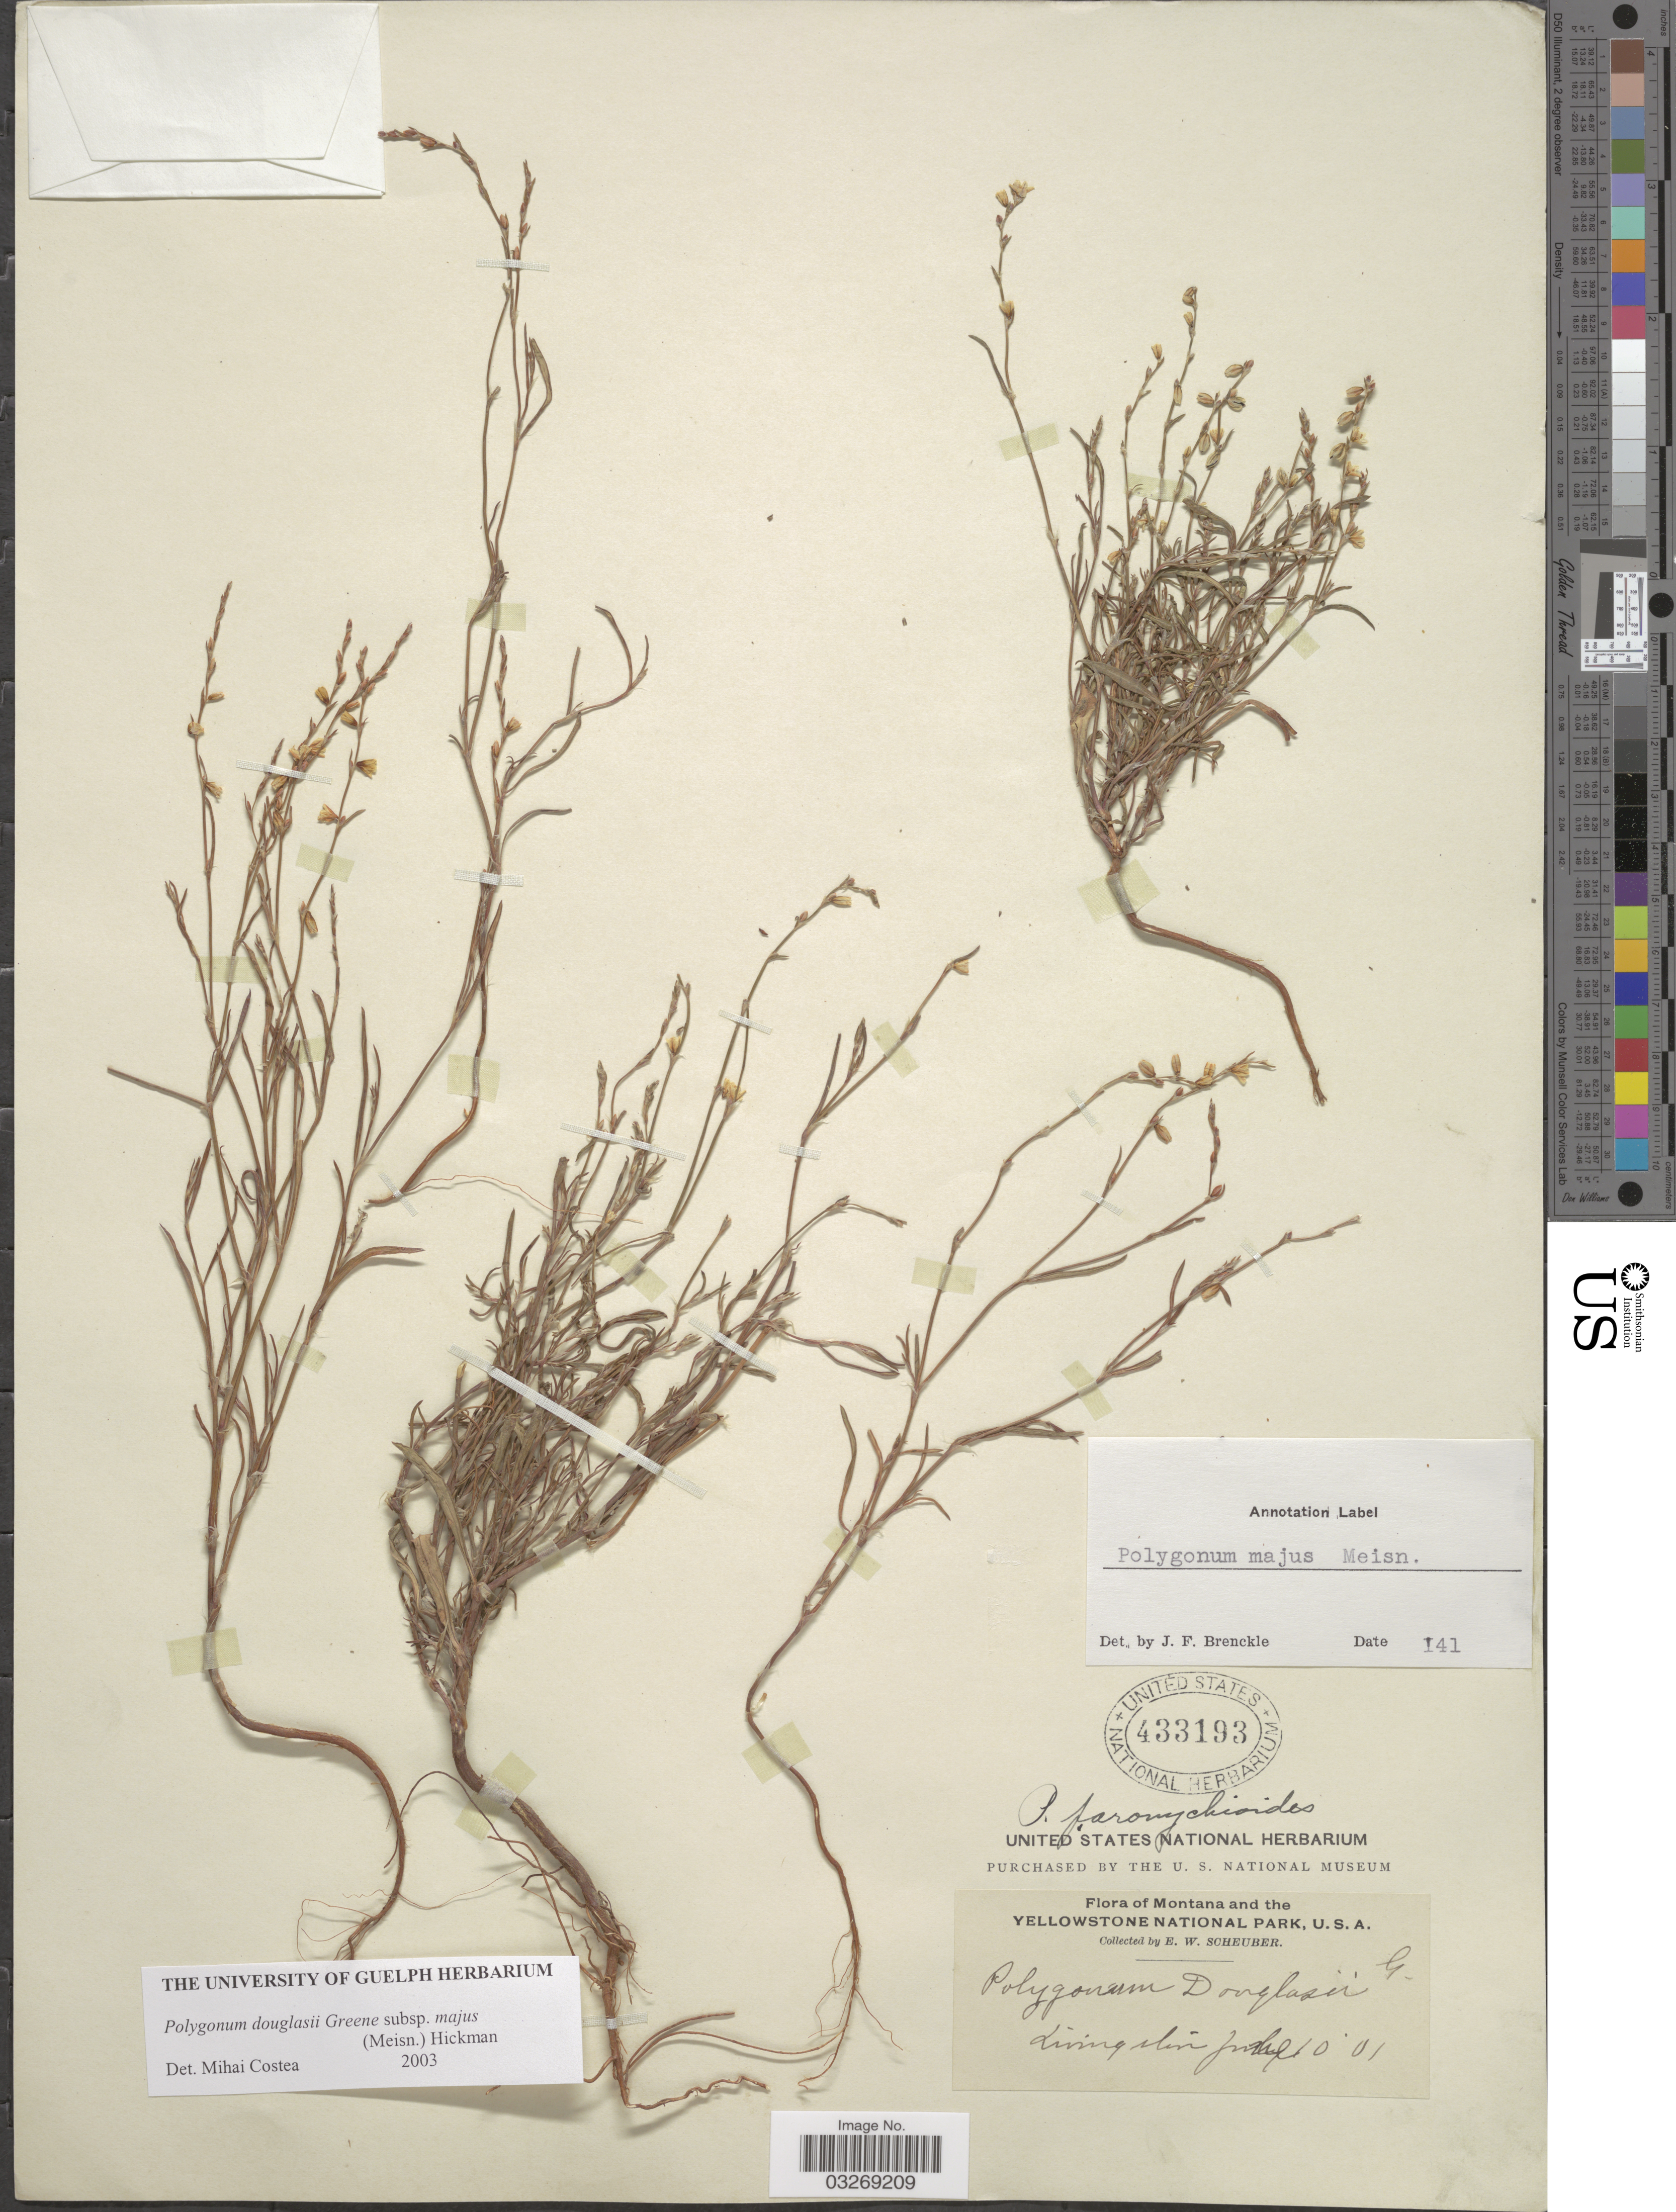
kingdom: Plantae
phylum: Tracheophyta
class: Magnoliopsida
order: Caryophyllales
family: Polygonaceae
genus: Polygonum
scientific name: Polygonum douglasii subsp. majus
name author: (Meisn.) Hickman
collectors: E. Scheuber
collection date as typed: Transcribed d/m/y: 10/7/1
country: United States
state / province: Montana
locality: The Yellowstone Park. Livingston.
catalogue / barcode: US 433193